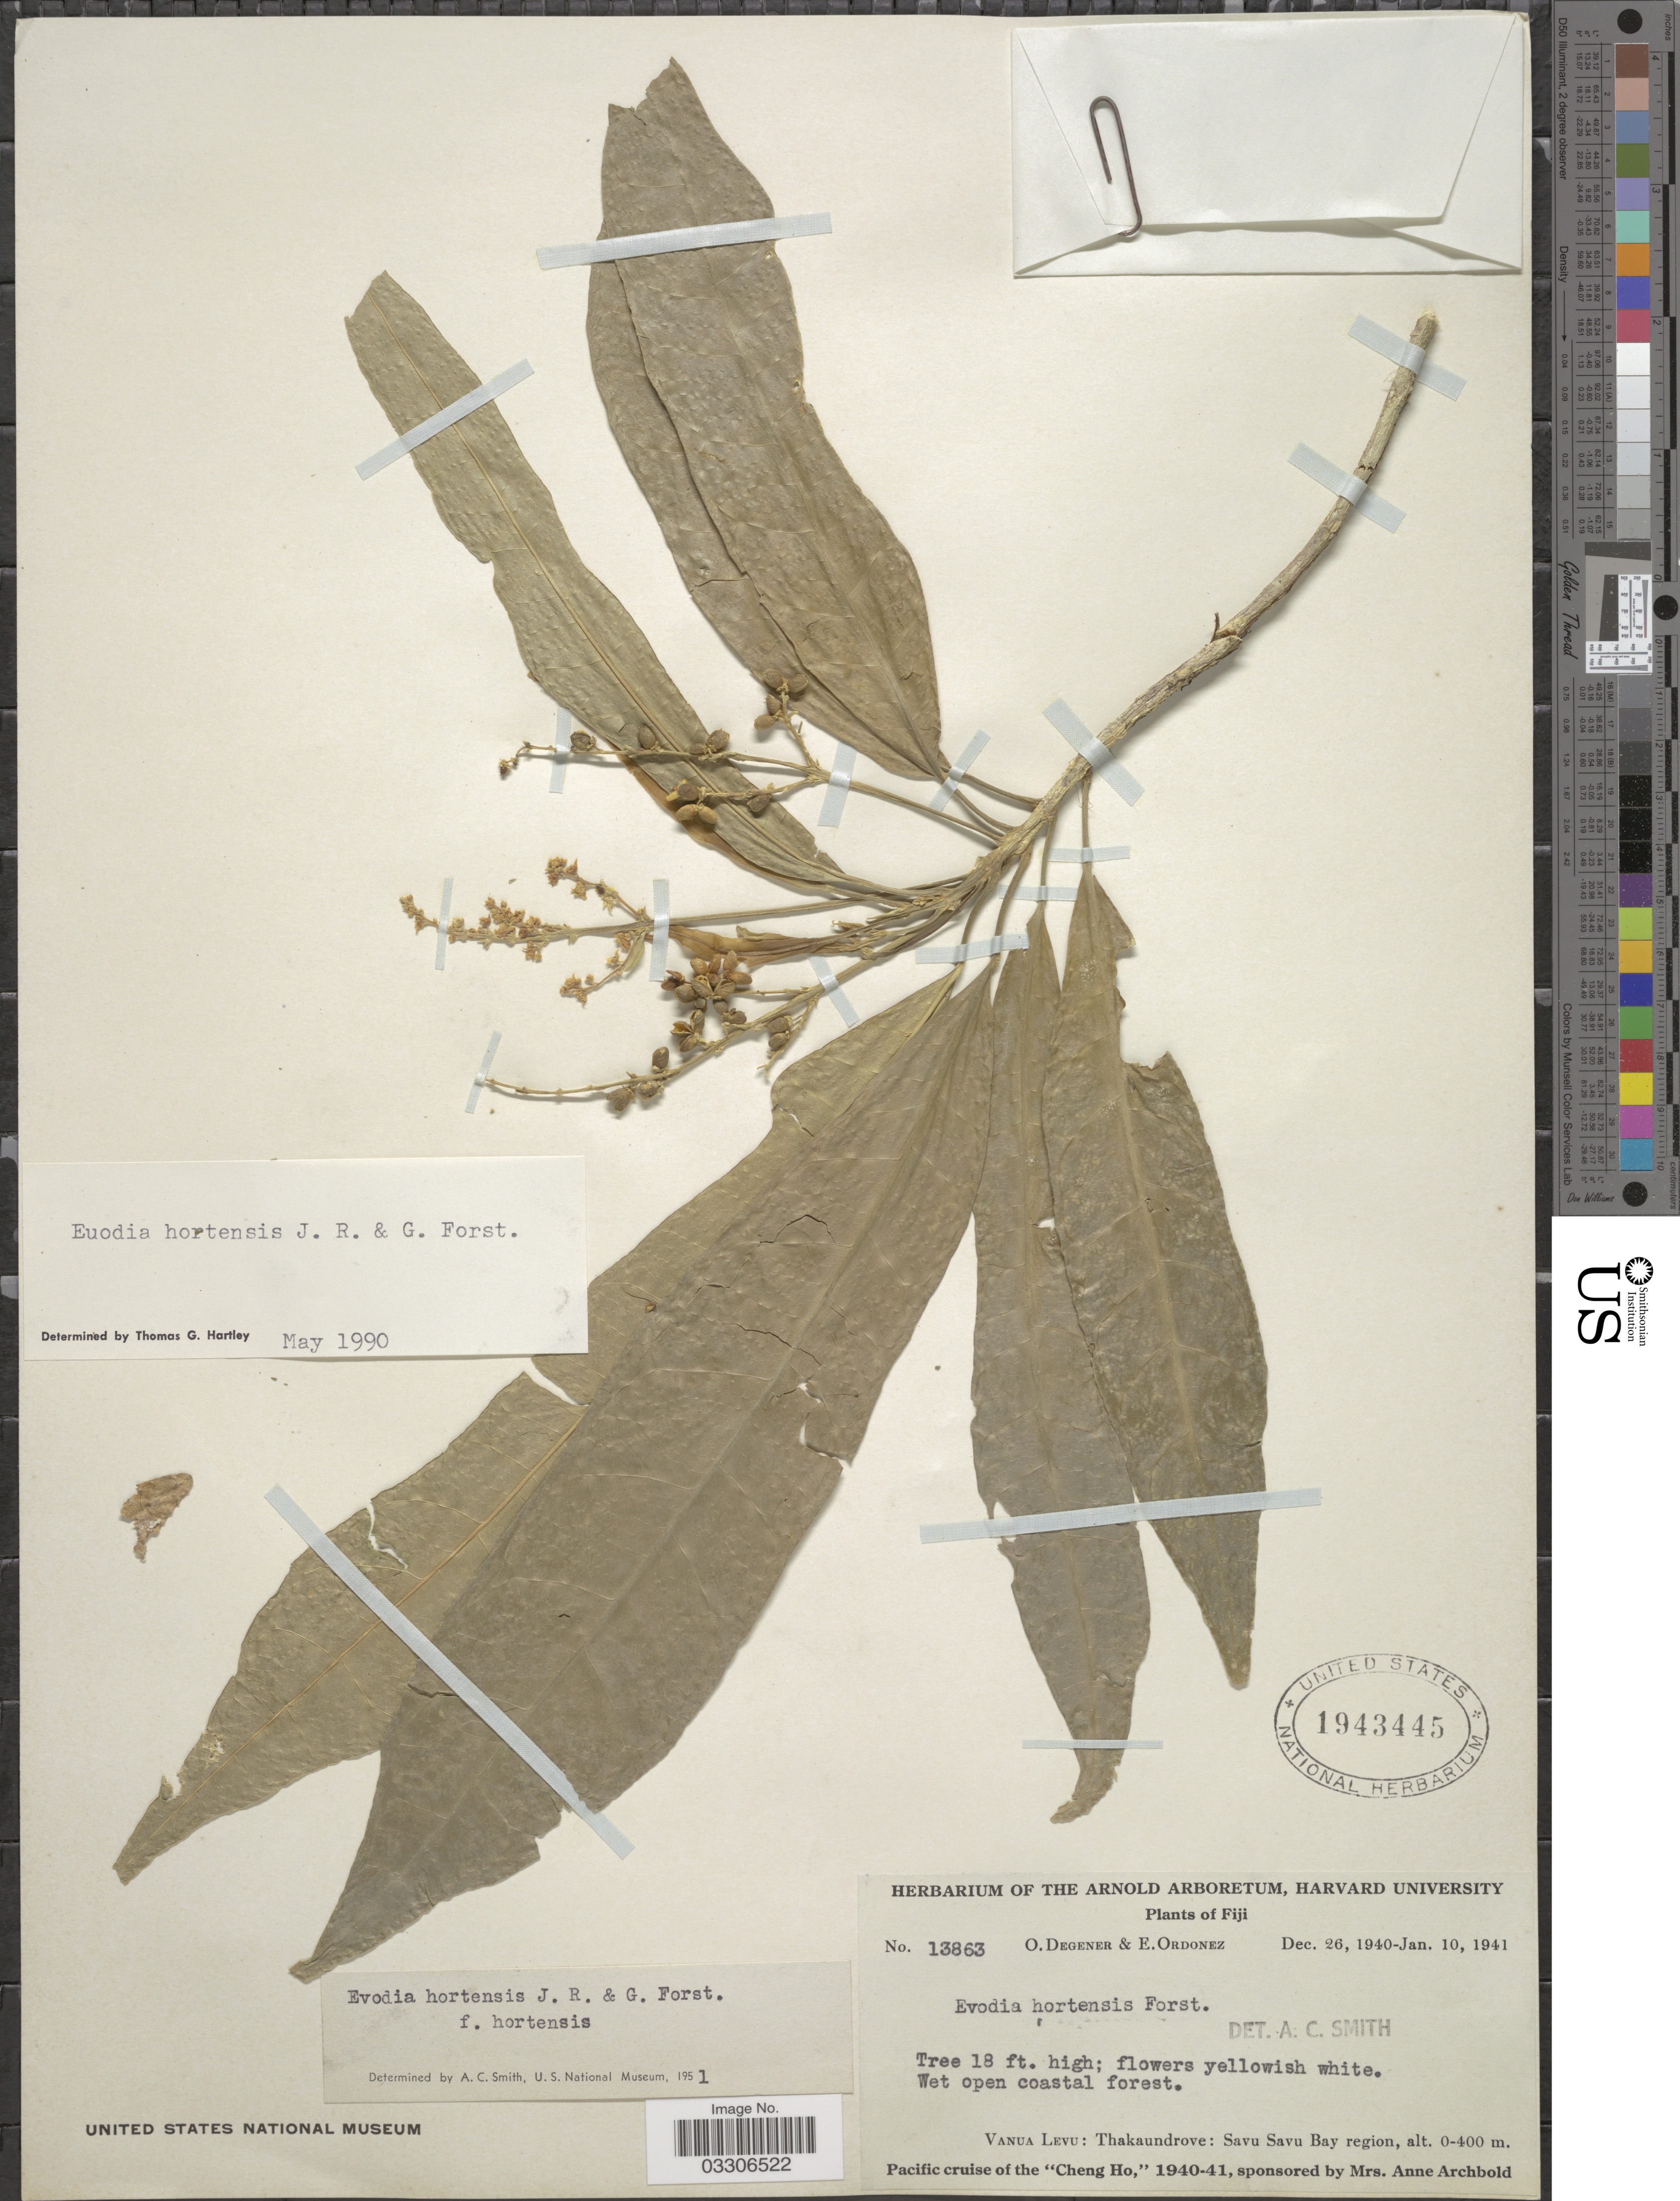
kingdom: Plantae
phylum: Tracheophyta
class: Magnoliopsida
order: Sapindales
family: Rutaceae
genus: Euodia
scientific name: Euodia hortensis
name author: J.R. Forst. & G. Forst.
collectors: O. Degener & E. Ordonez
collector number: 13863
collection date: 1940-12-26/1941-01-10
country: Fiji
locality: Vanua Levu: Thakaundrove: Savu Savu Bay region.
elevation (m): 0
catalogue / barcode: US 1943445